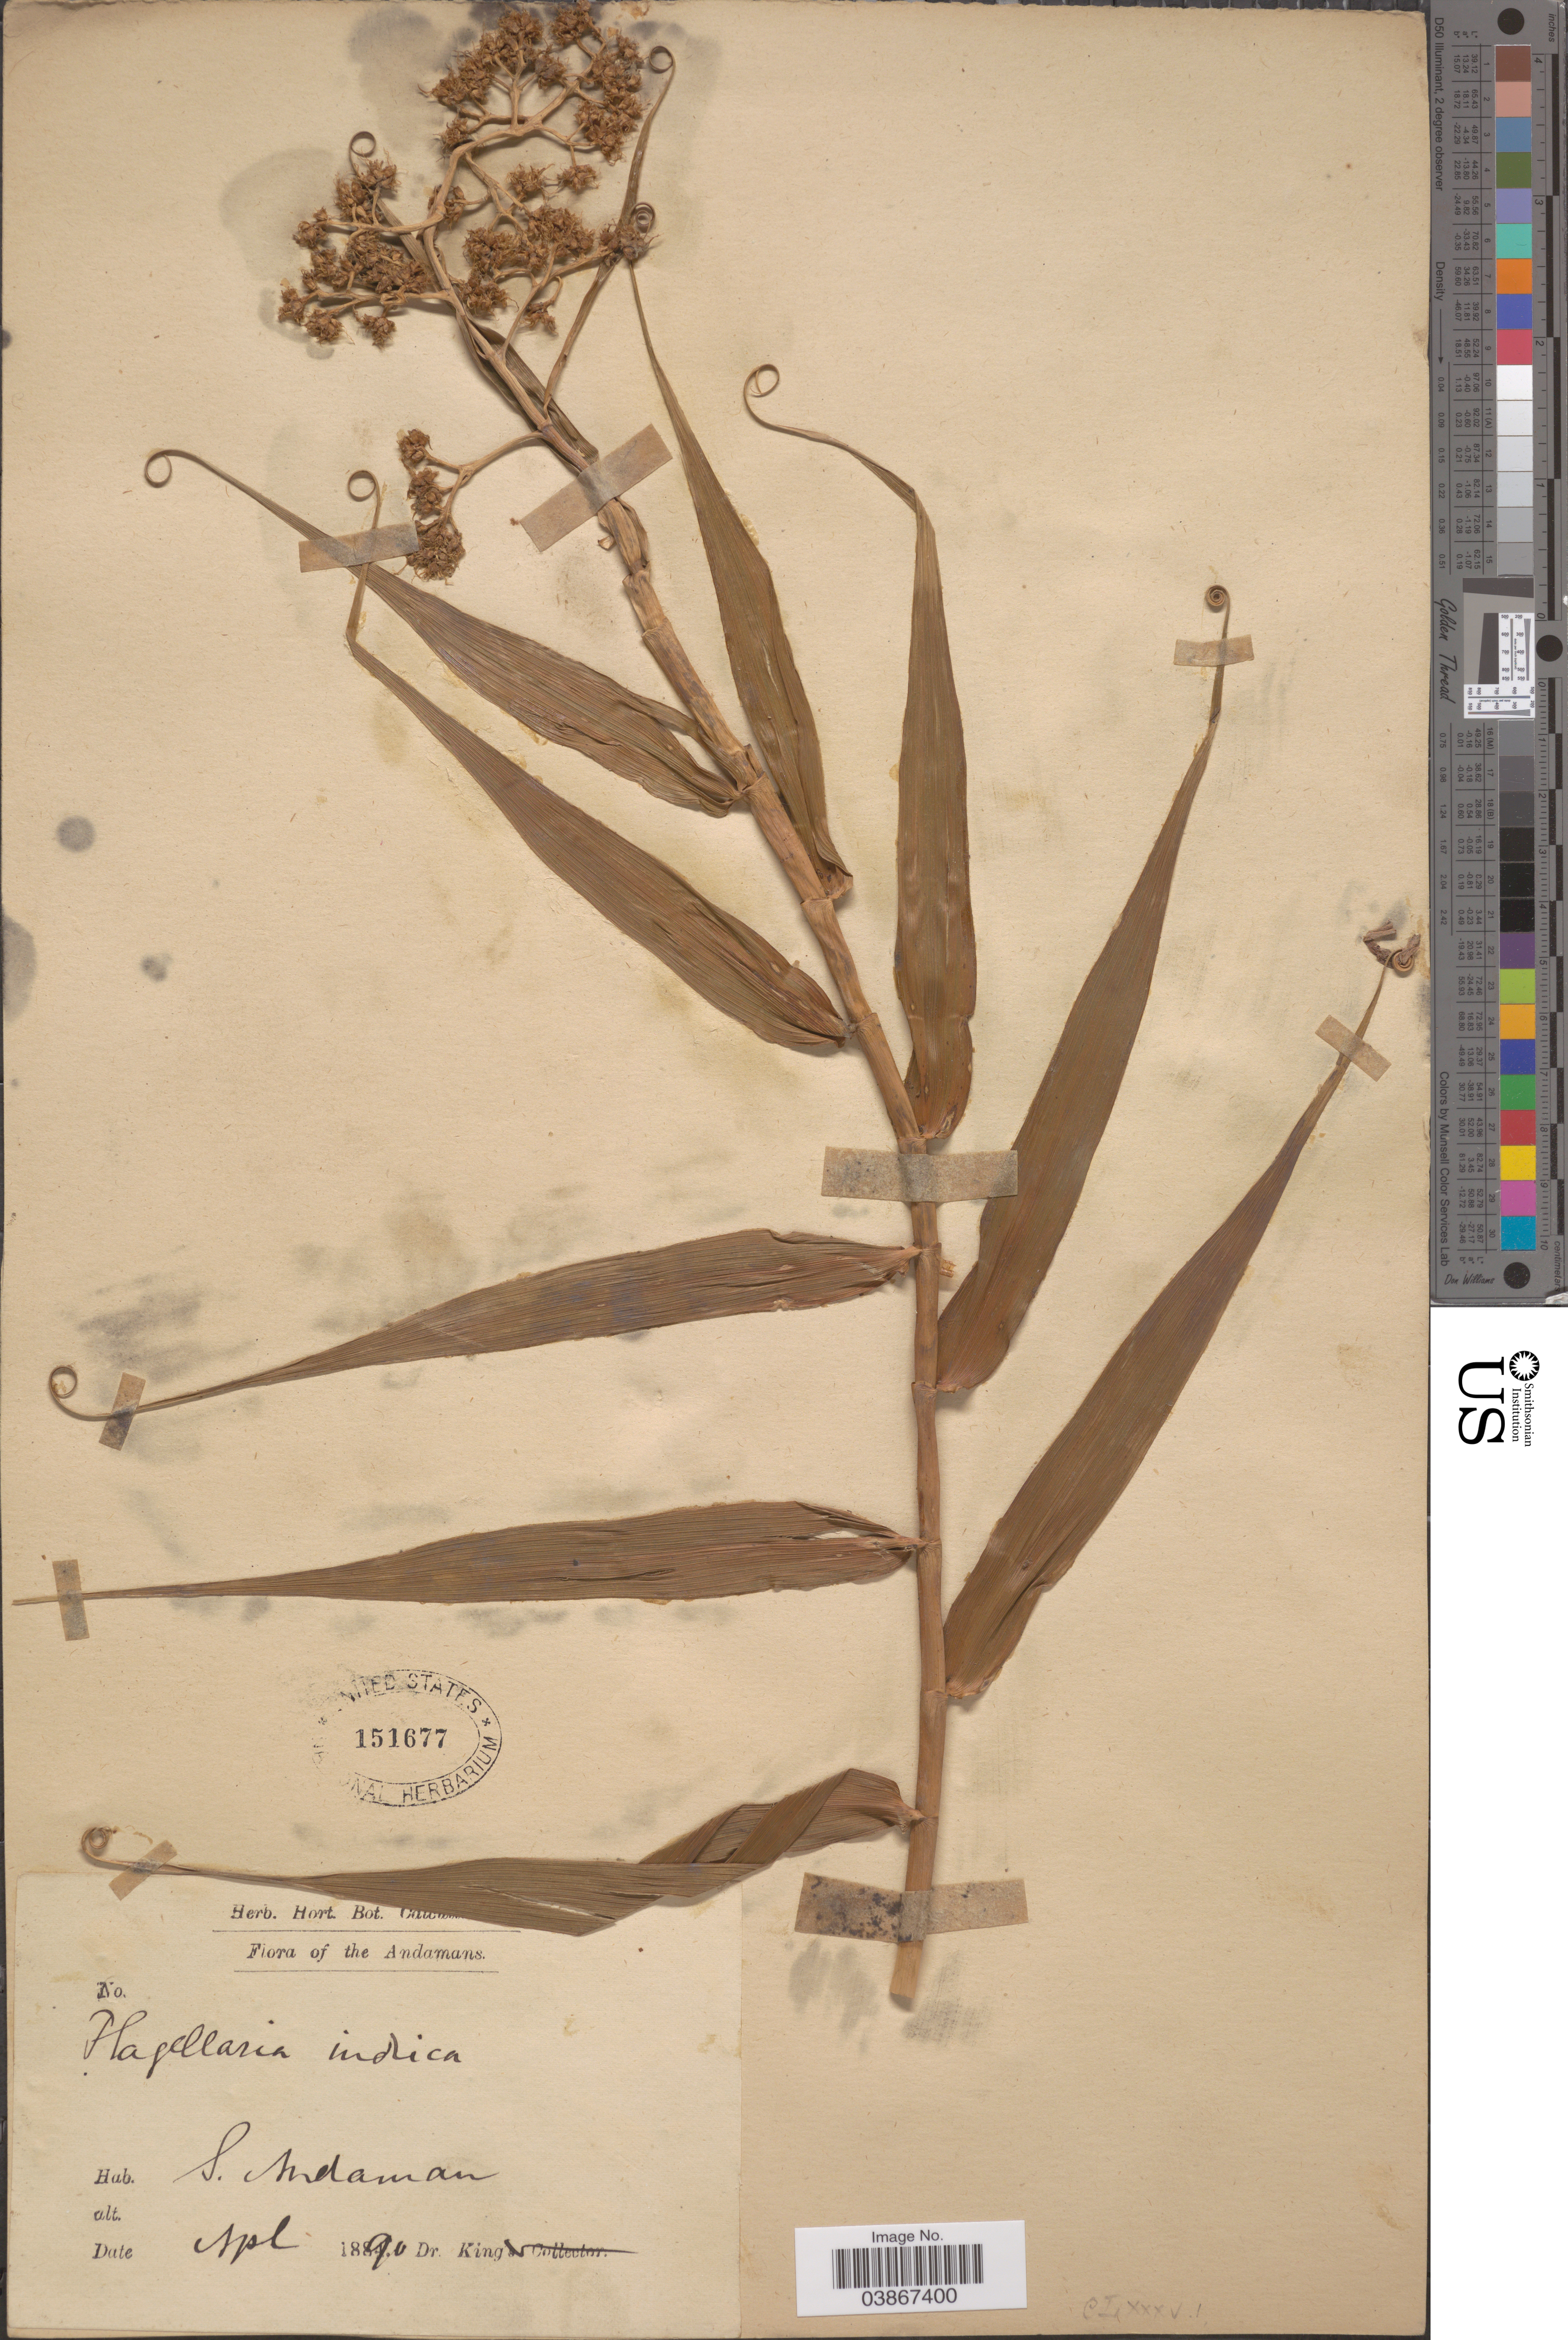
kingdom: Plantae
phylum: Tracheophyta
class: Liliopsida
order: Poales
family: Flagellariaceae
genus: Flagellaria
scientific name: Flagellaria indica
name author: L.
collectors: G. King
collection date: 1890-04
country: India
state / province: Andaman and Nicobar Islands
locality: Andamans. S. Andaman.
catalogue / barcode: US 151677